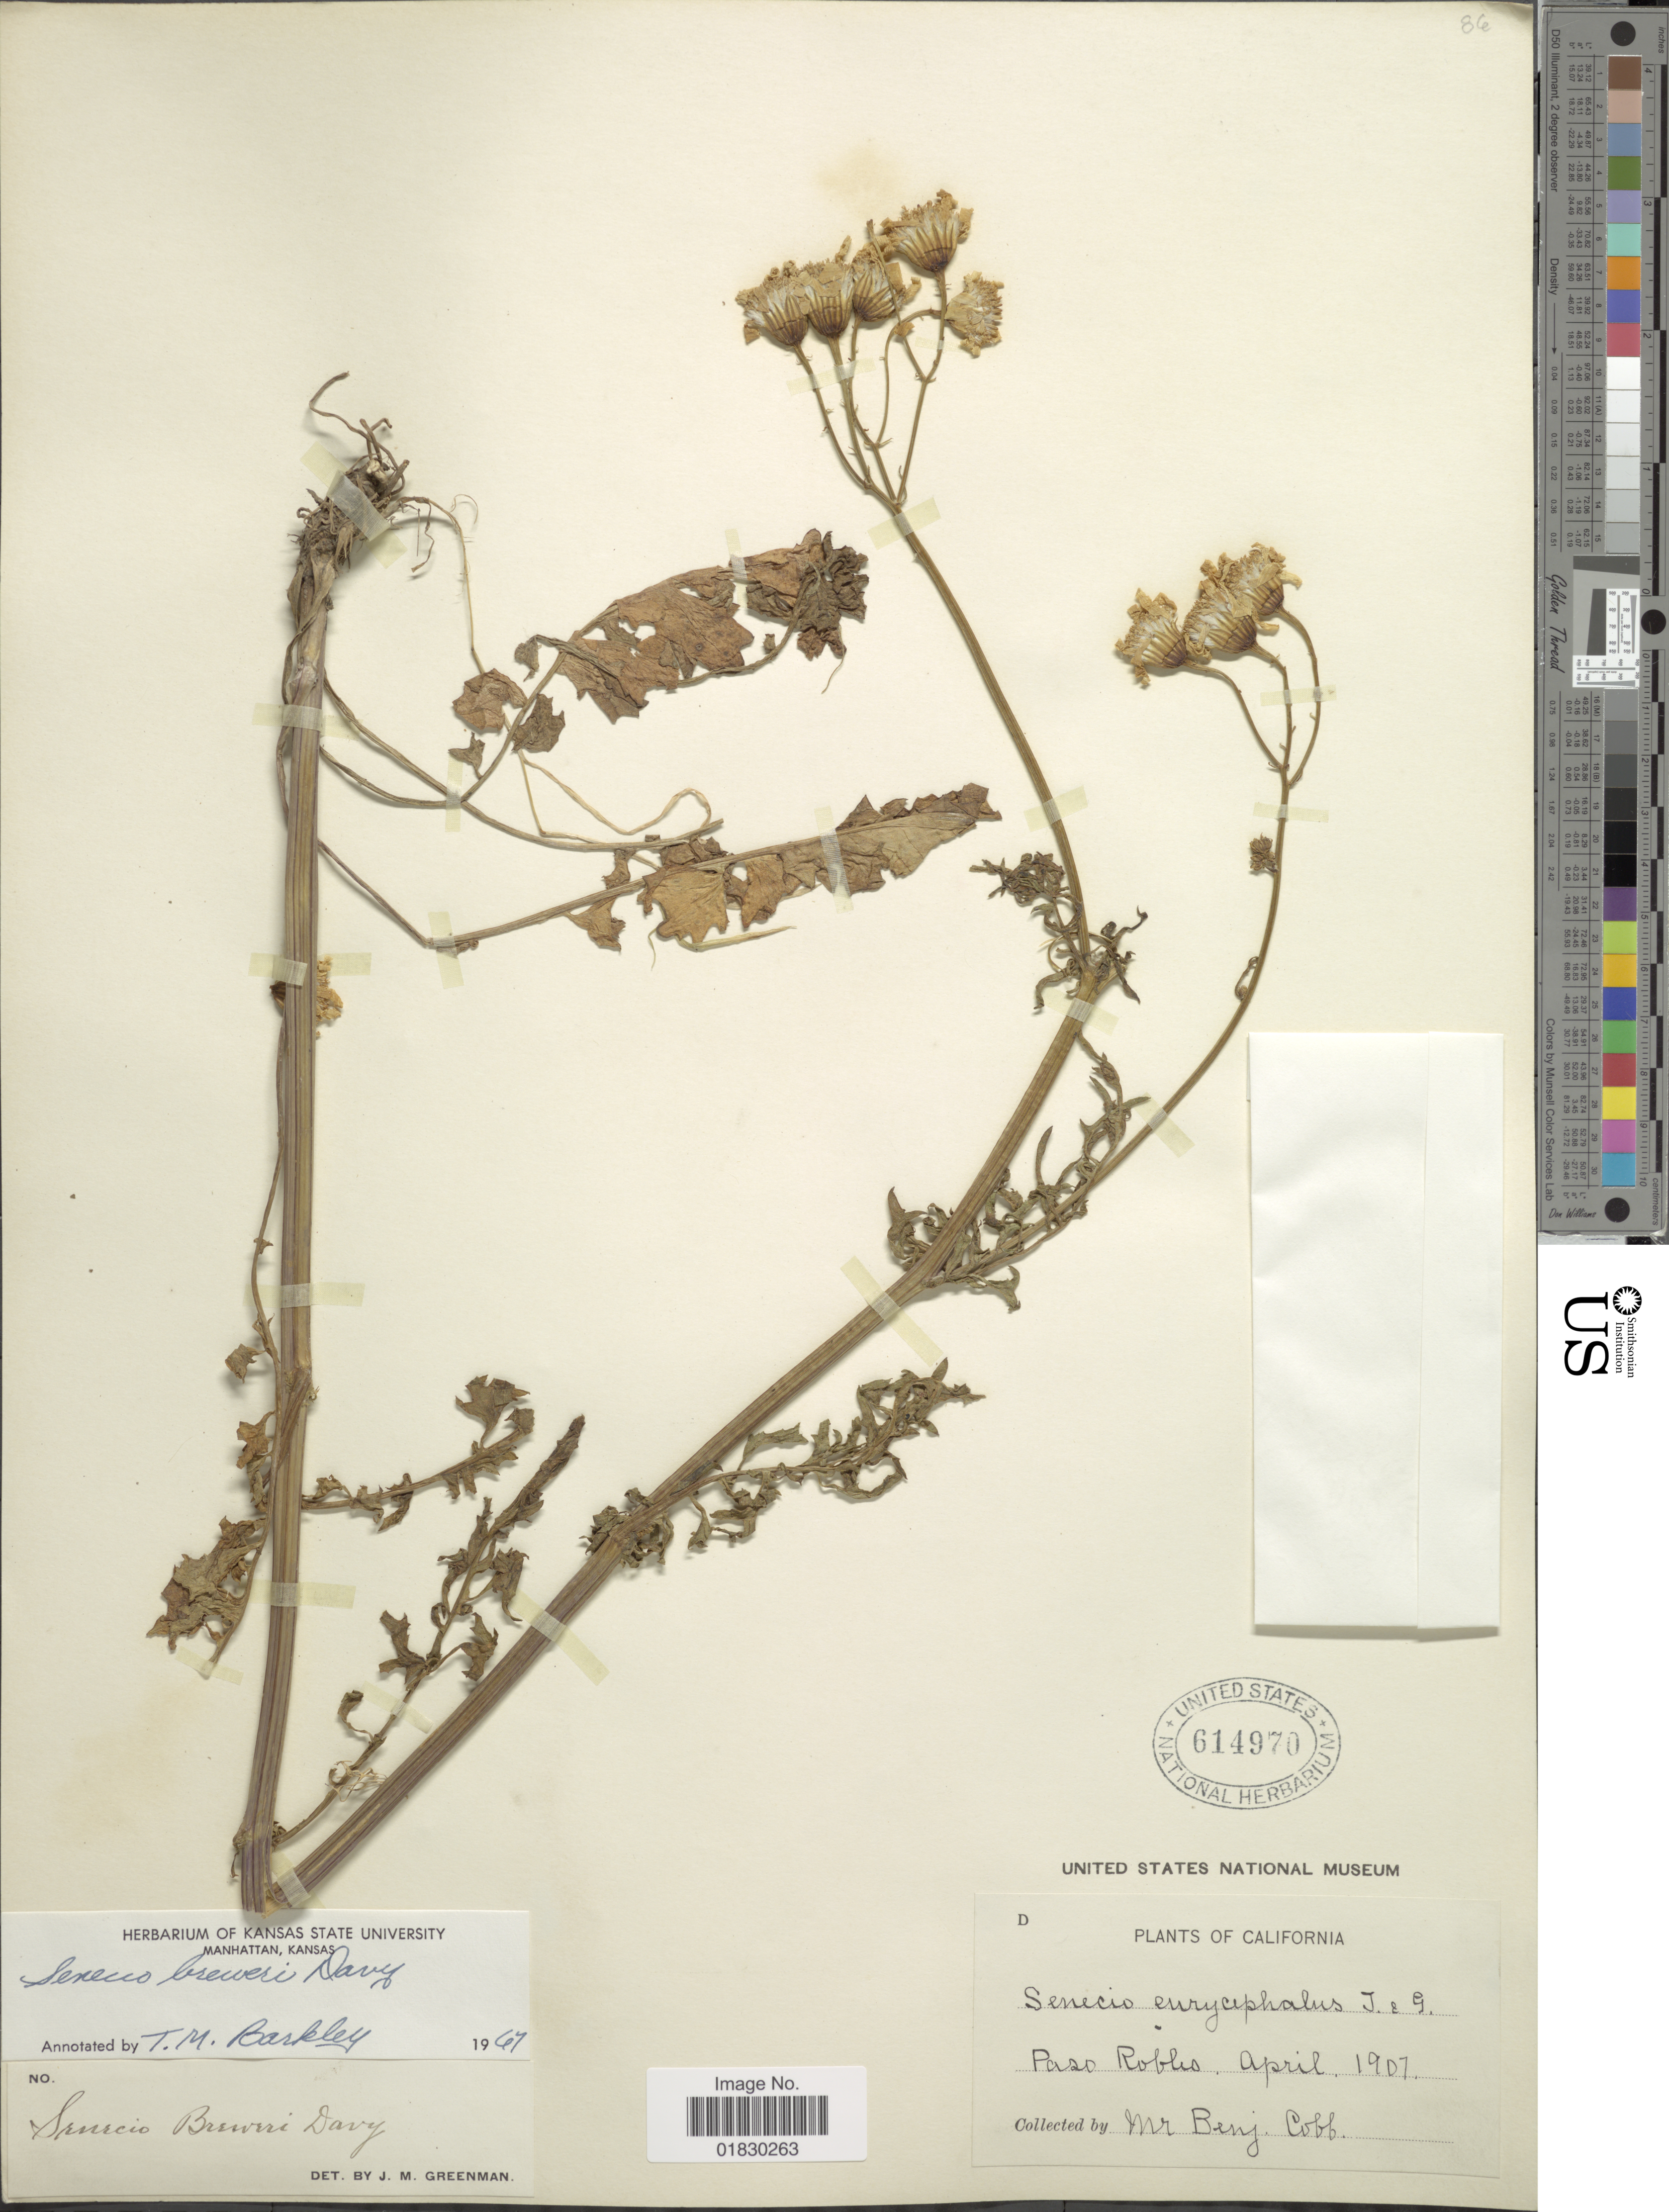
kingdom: Plantae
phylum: Tracheophyta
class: Magnoliopsida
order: Asterales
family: Asteraceae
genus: Packera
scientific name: Packera breweri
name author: (Burtt Davy) W.A. Weber & Á. Löve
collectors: B. Cobb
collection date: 1907-04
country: United States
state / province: California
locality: Paso Robles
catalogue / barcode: US 614970